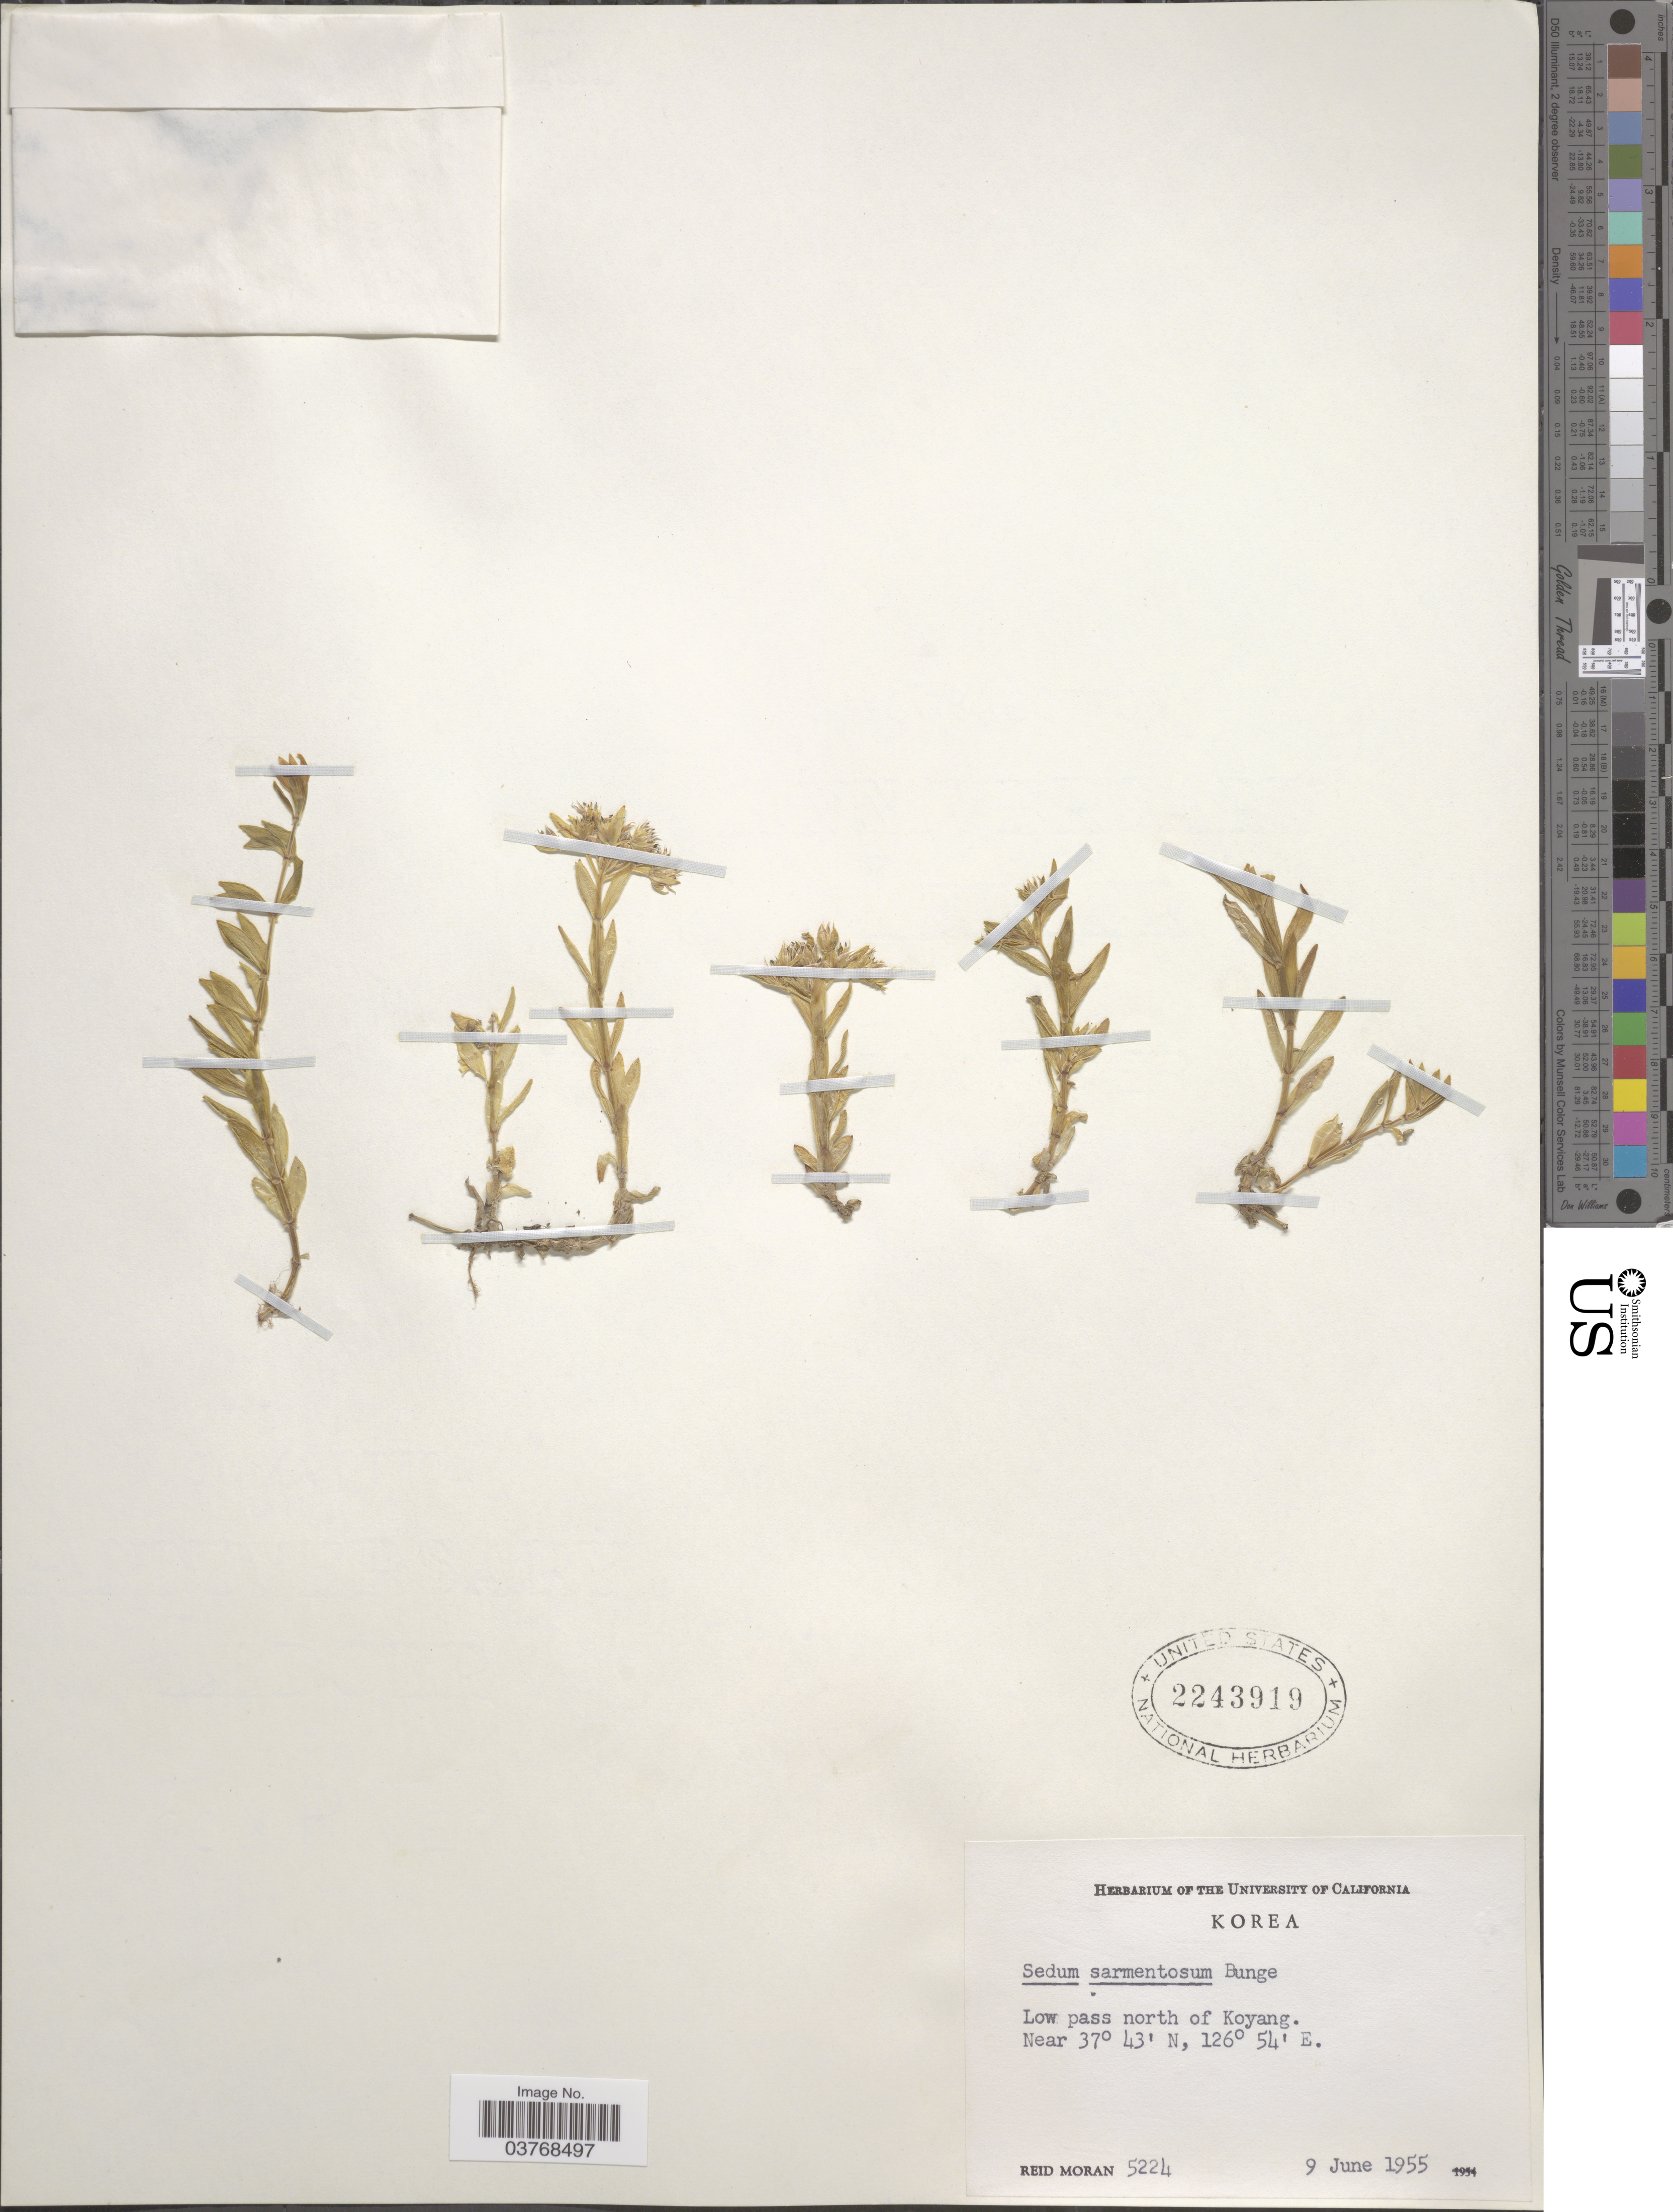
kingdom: Plantae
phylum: Tracheophyta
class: Magnoliopsida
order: Saxifragales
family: Crassulaceae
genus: Sedum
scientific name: Sedum sarmentosum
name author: Bunge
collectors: R. Moran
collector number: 5224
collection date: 1955-06-09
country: South Korea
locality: Low pass north of Koyang.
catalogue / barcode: US 2243919